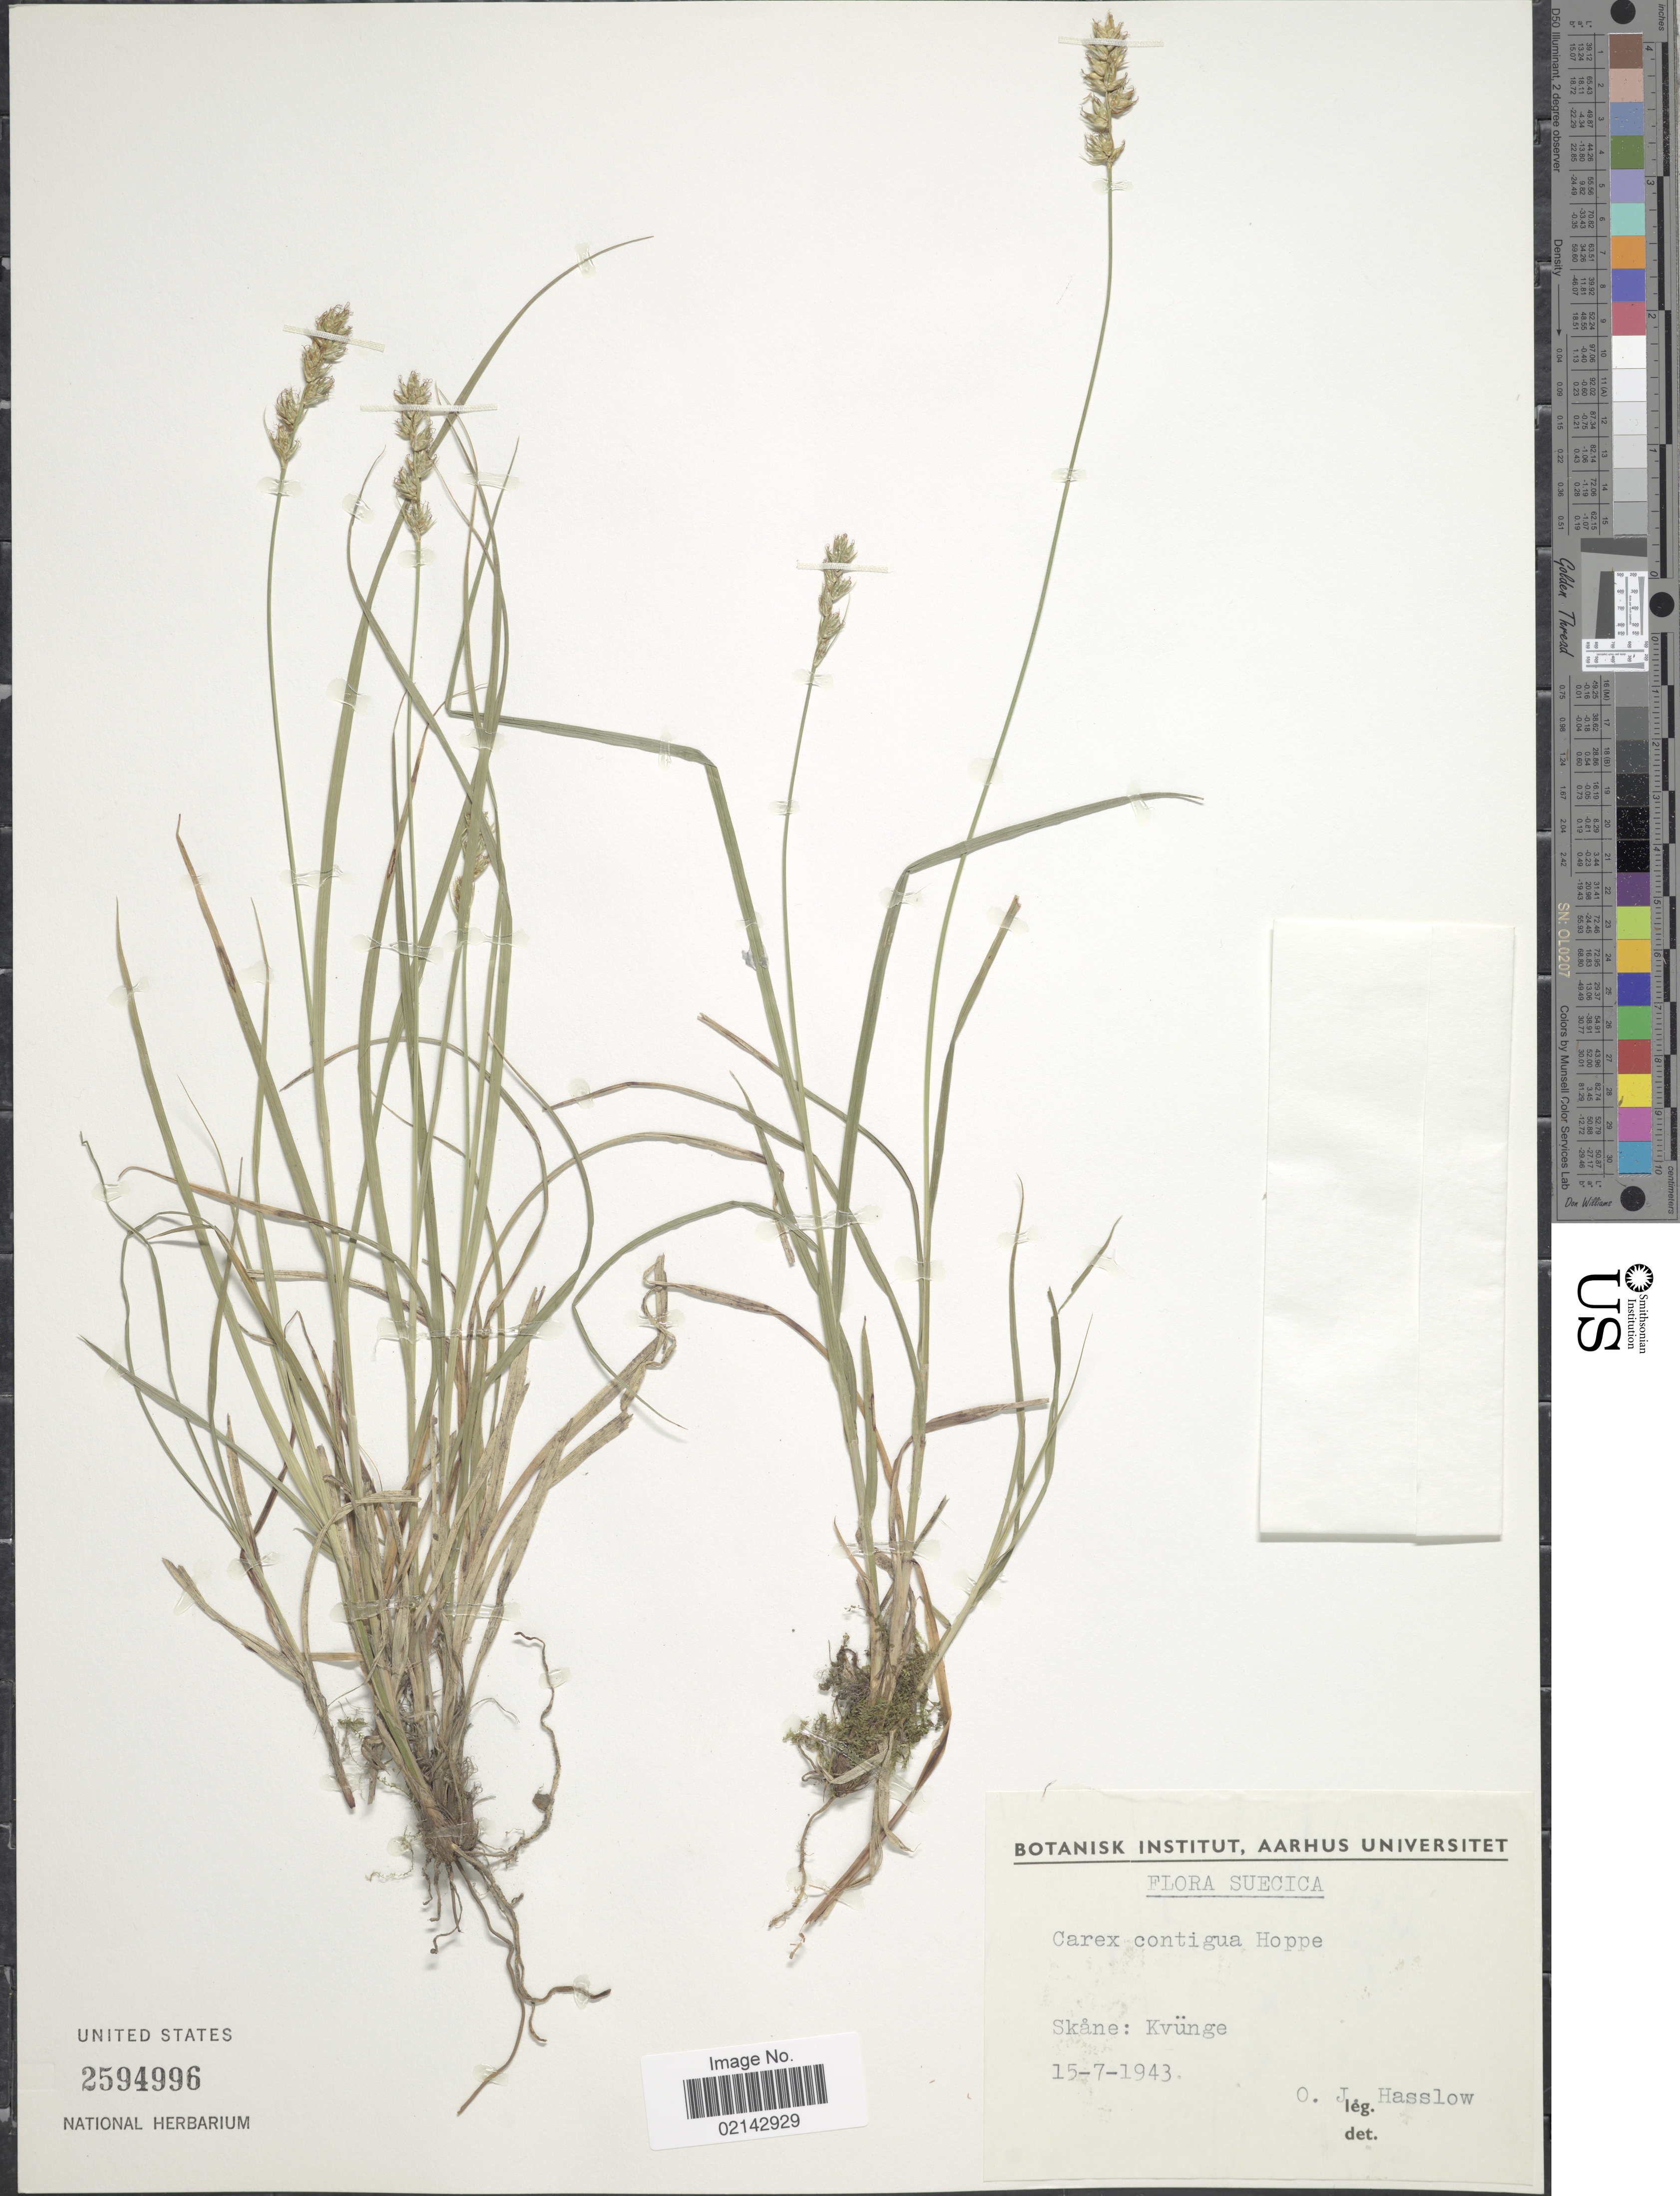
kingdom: Plantae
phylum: Tracheophyta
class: Liliopsida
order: Poales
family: Cyperaceae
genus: Carex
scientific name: Carex spicata subsp. spicata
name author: Huds.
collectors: O. Hasslow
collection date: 1943-07-15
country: Sweden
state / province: Skåne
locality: Kvunge, Suecica.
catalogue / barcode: US 2594996